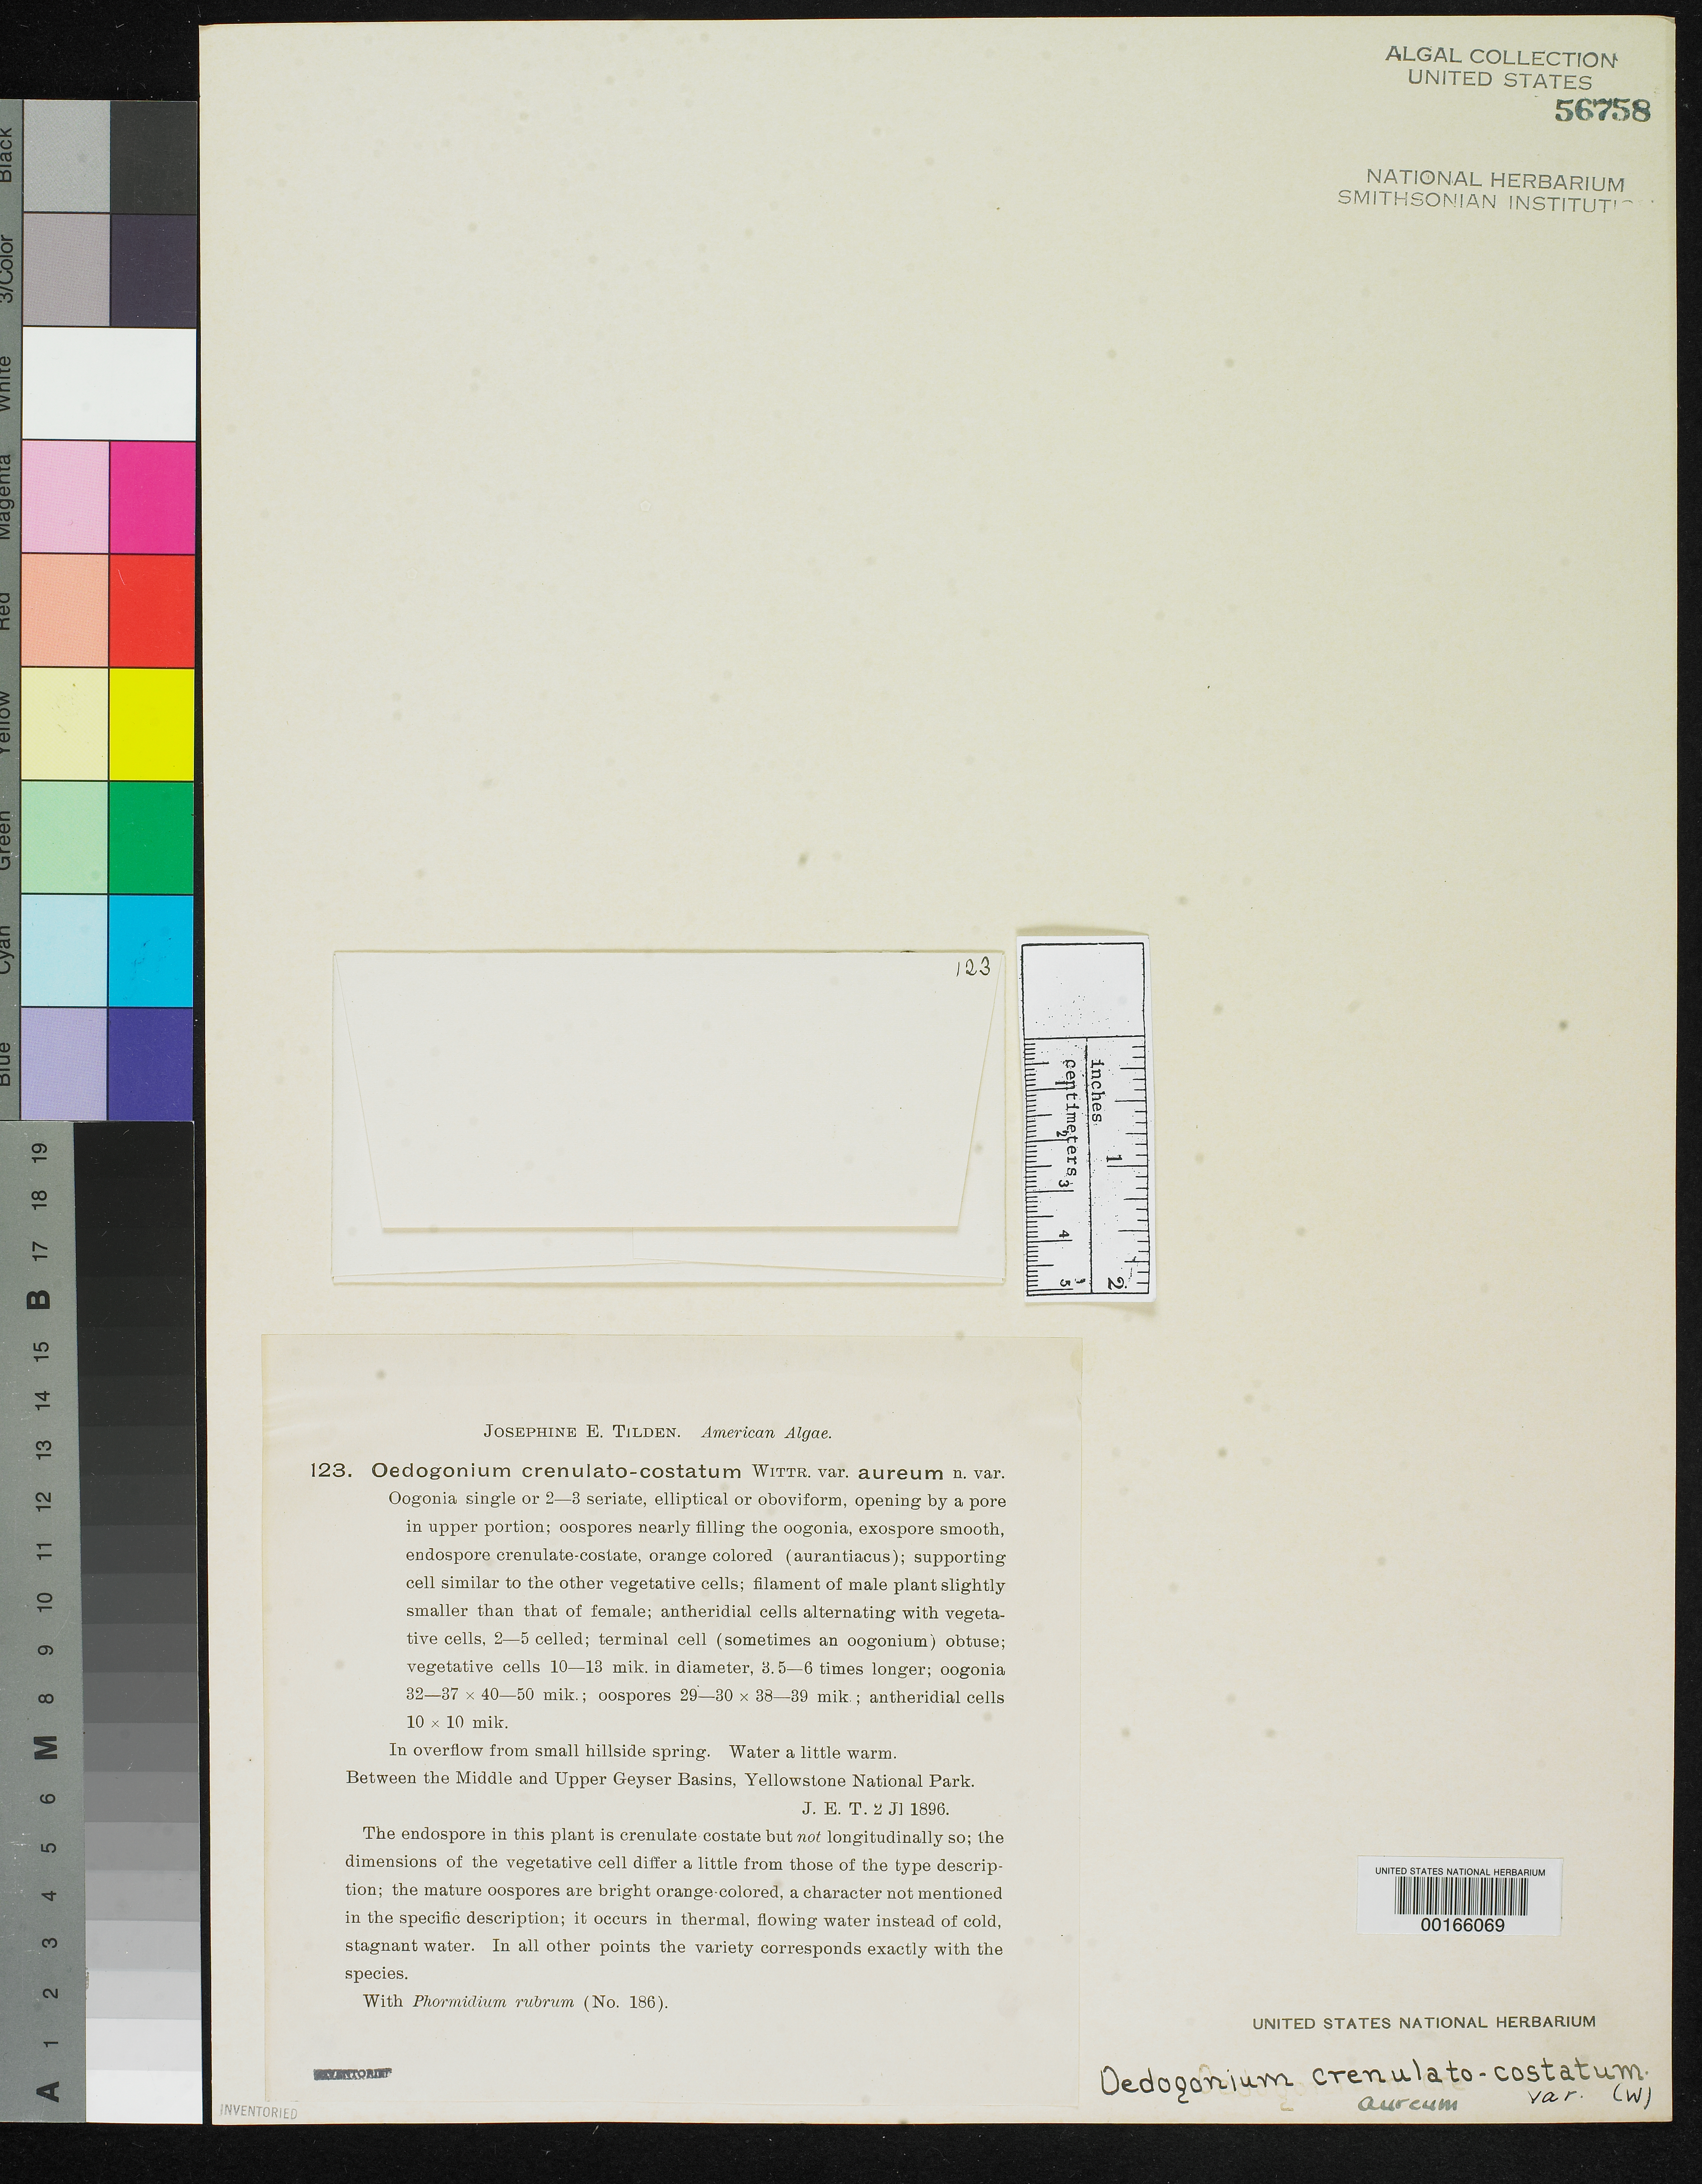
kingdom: Plantae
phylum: Chlorophyta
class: Chlorophyceae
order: Oedogoniales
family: Oedogoniaceae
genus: Oedogonium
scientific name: Oedogonium crenulato-costatum var. aureum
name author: J. E. Tilden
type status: Isotype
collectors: J. E. Tilden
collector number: JET 123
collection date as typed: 02 Jul 1896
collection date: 1896-07-02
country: United States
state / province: Wyoming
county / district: Teton County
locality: Yellowstone National Park, between Middle and Upper Geyser Basins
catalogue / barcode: US 56758